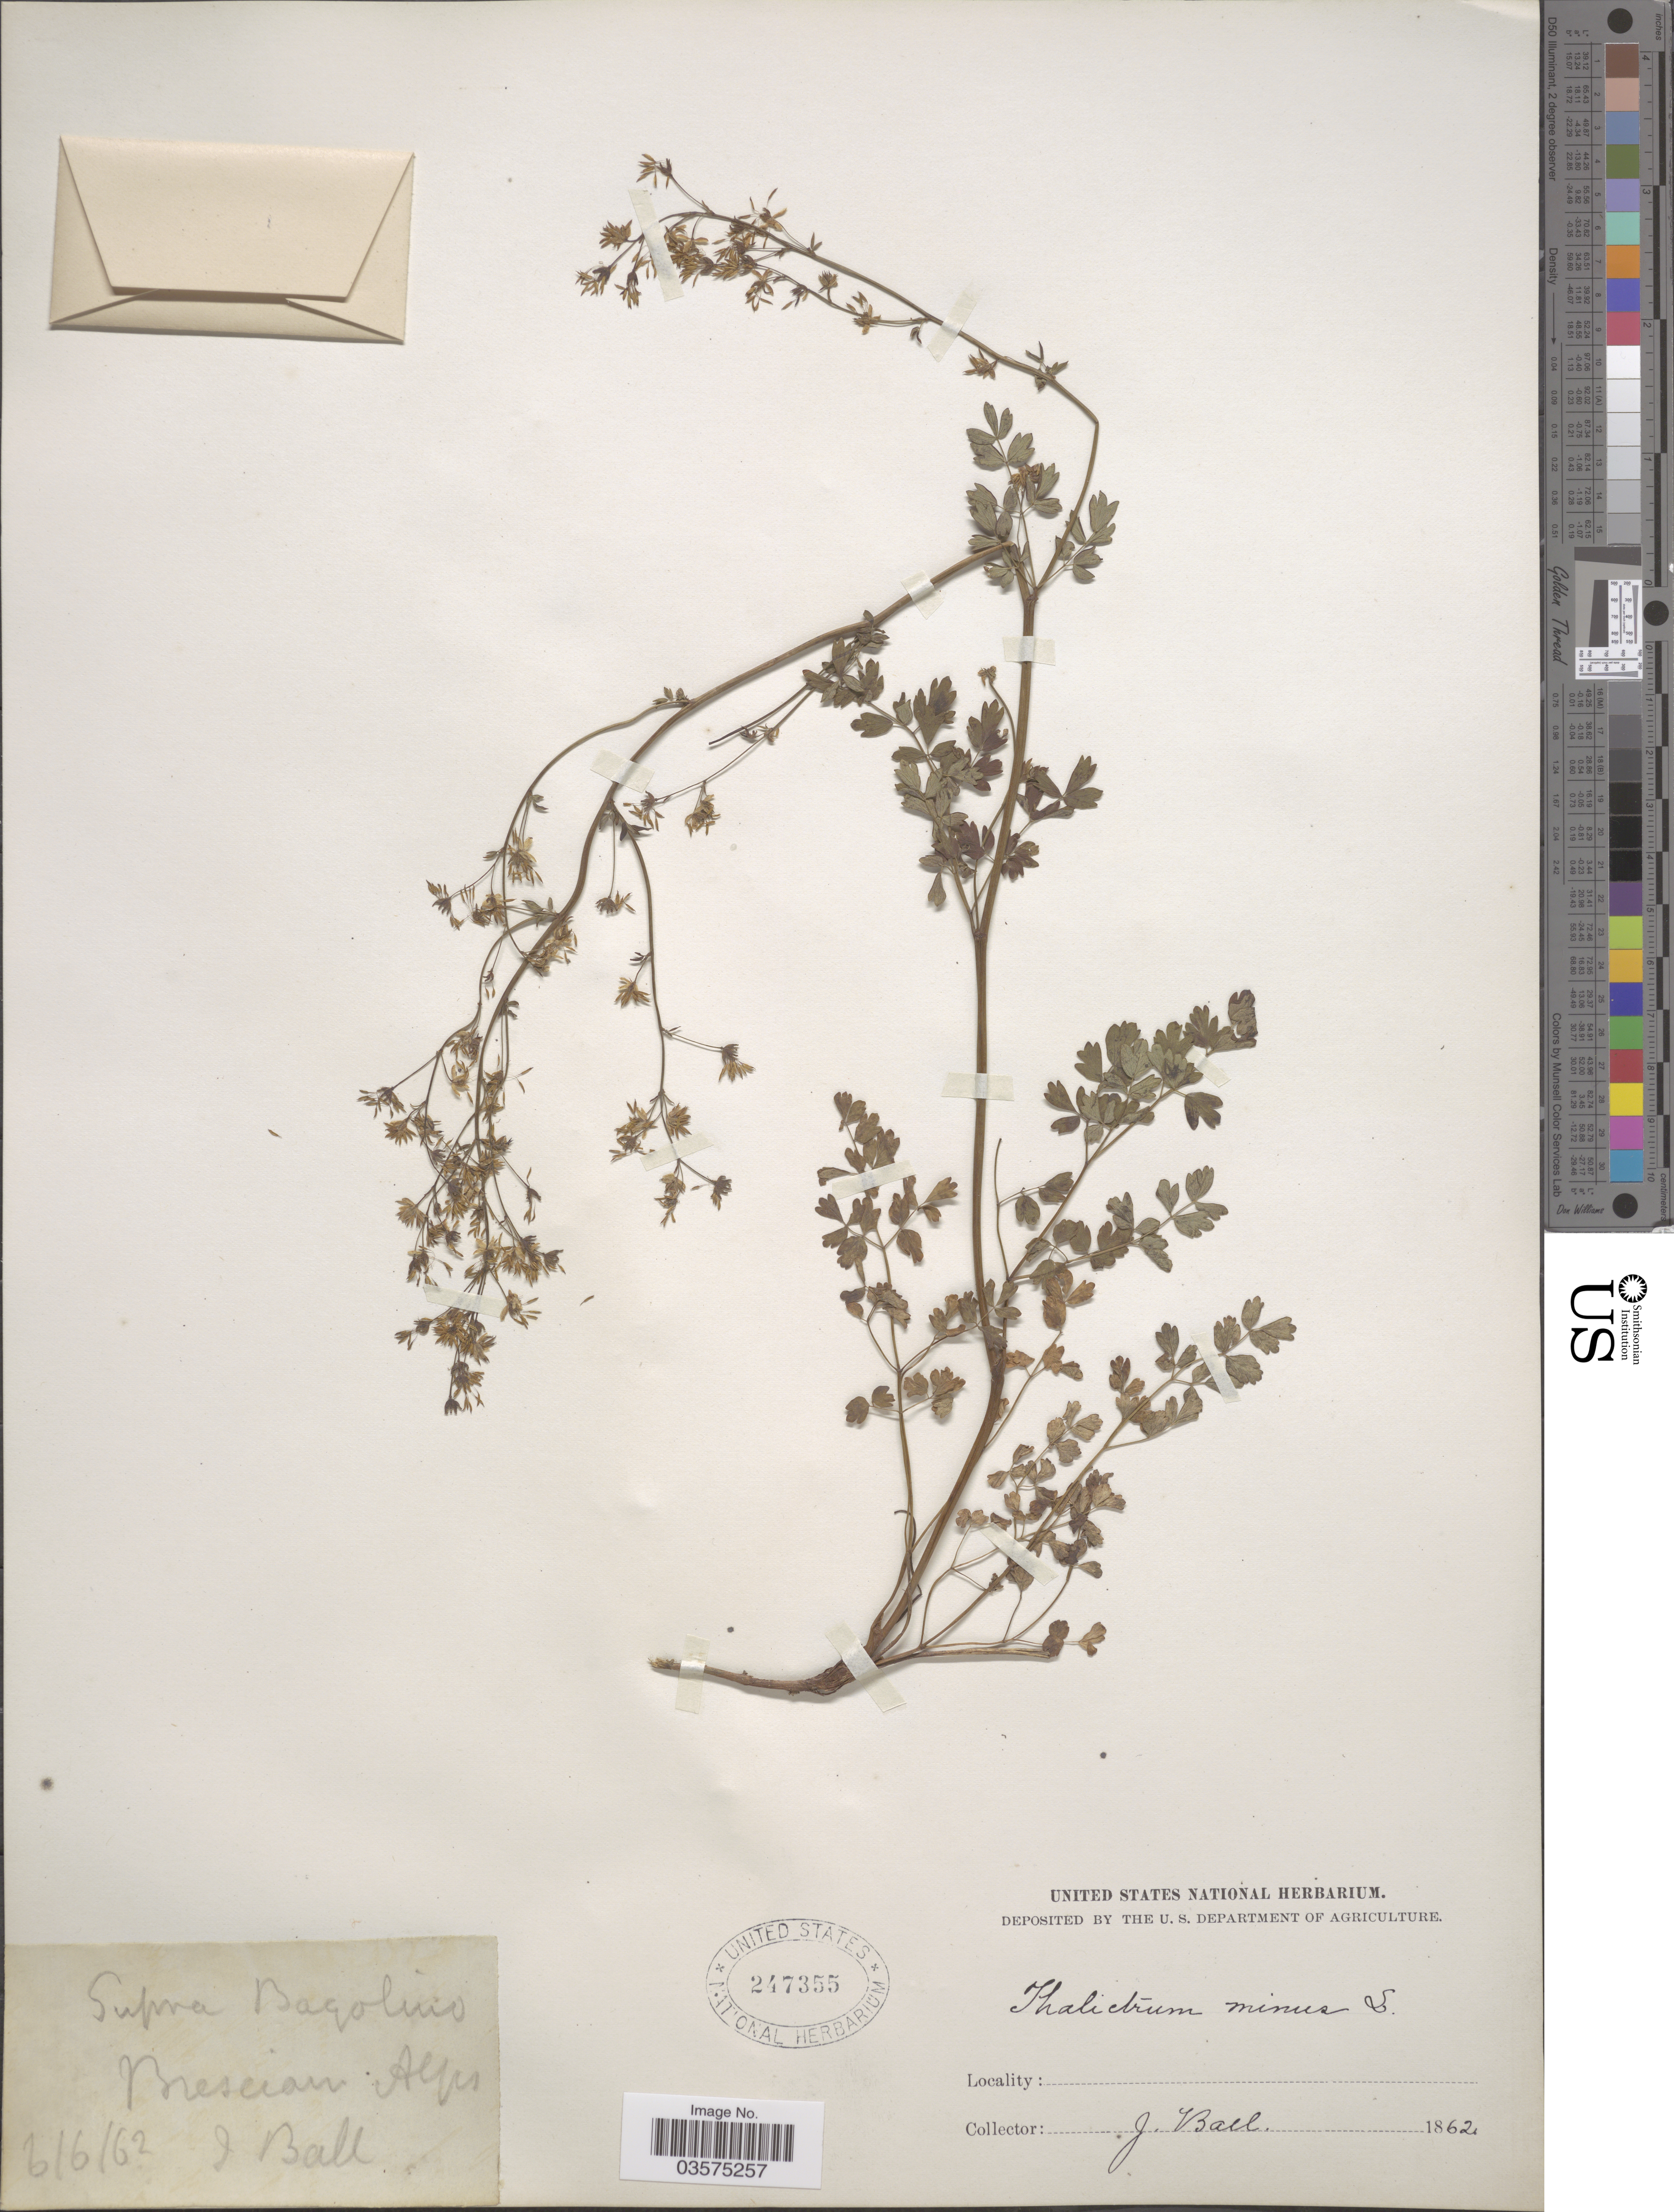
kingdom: Plantae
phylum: Tracheophyta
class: Magnoliopsida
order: Ranunculales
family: Ranunculaceae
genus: Thalictrum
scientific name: Thalictrum minus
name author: L.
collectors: J. Ball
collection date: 1862-06-06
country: Italy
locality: Supra Bagolino Brescian Alps.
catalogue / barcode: US 247355